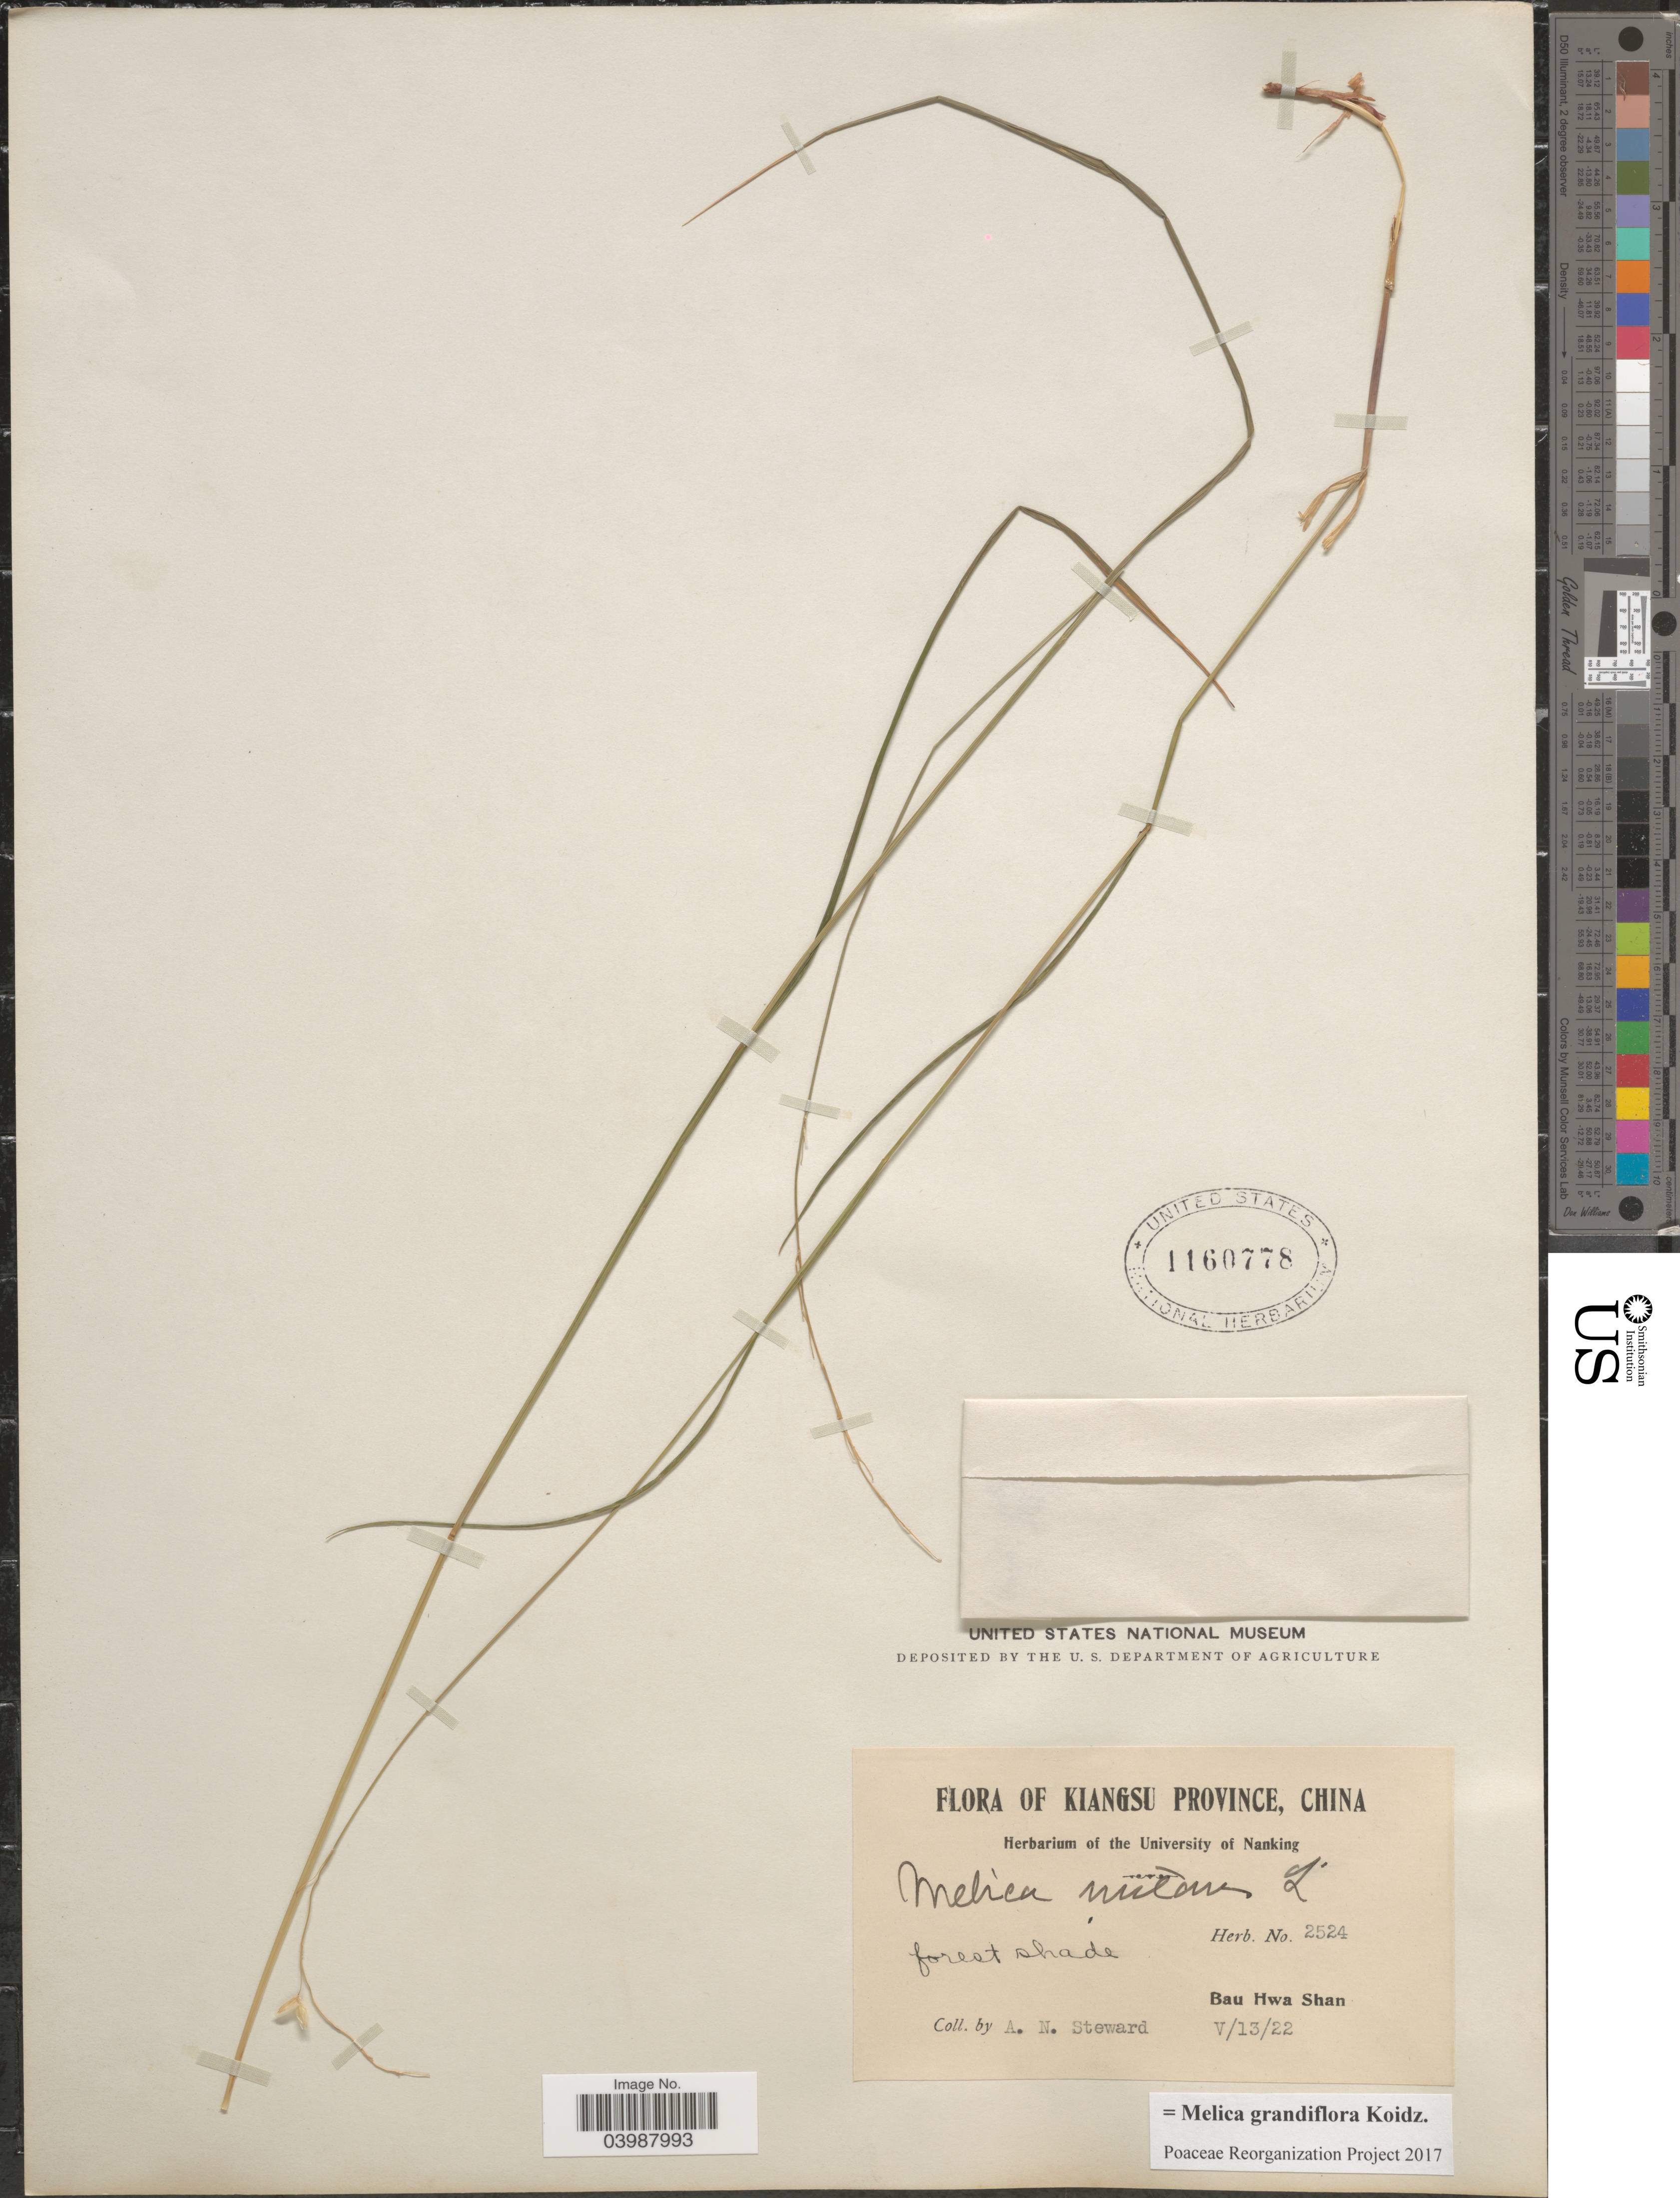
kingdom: Plantae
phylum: Tracheophyta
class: Liliopsida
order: Poales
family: Poaceae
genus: Melica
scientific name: Melica grandiflora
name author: Koidz.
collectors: A. N. Steward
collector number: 2524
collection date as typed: Transcribed d/m/y: 13/5/22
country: China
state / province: Jiangsu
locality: Kiangsu Province. Bau Hwa Shan.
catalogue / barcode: US 1160778